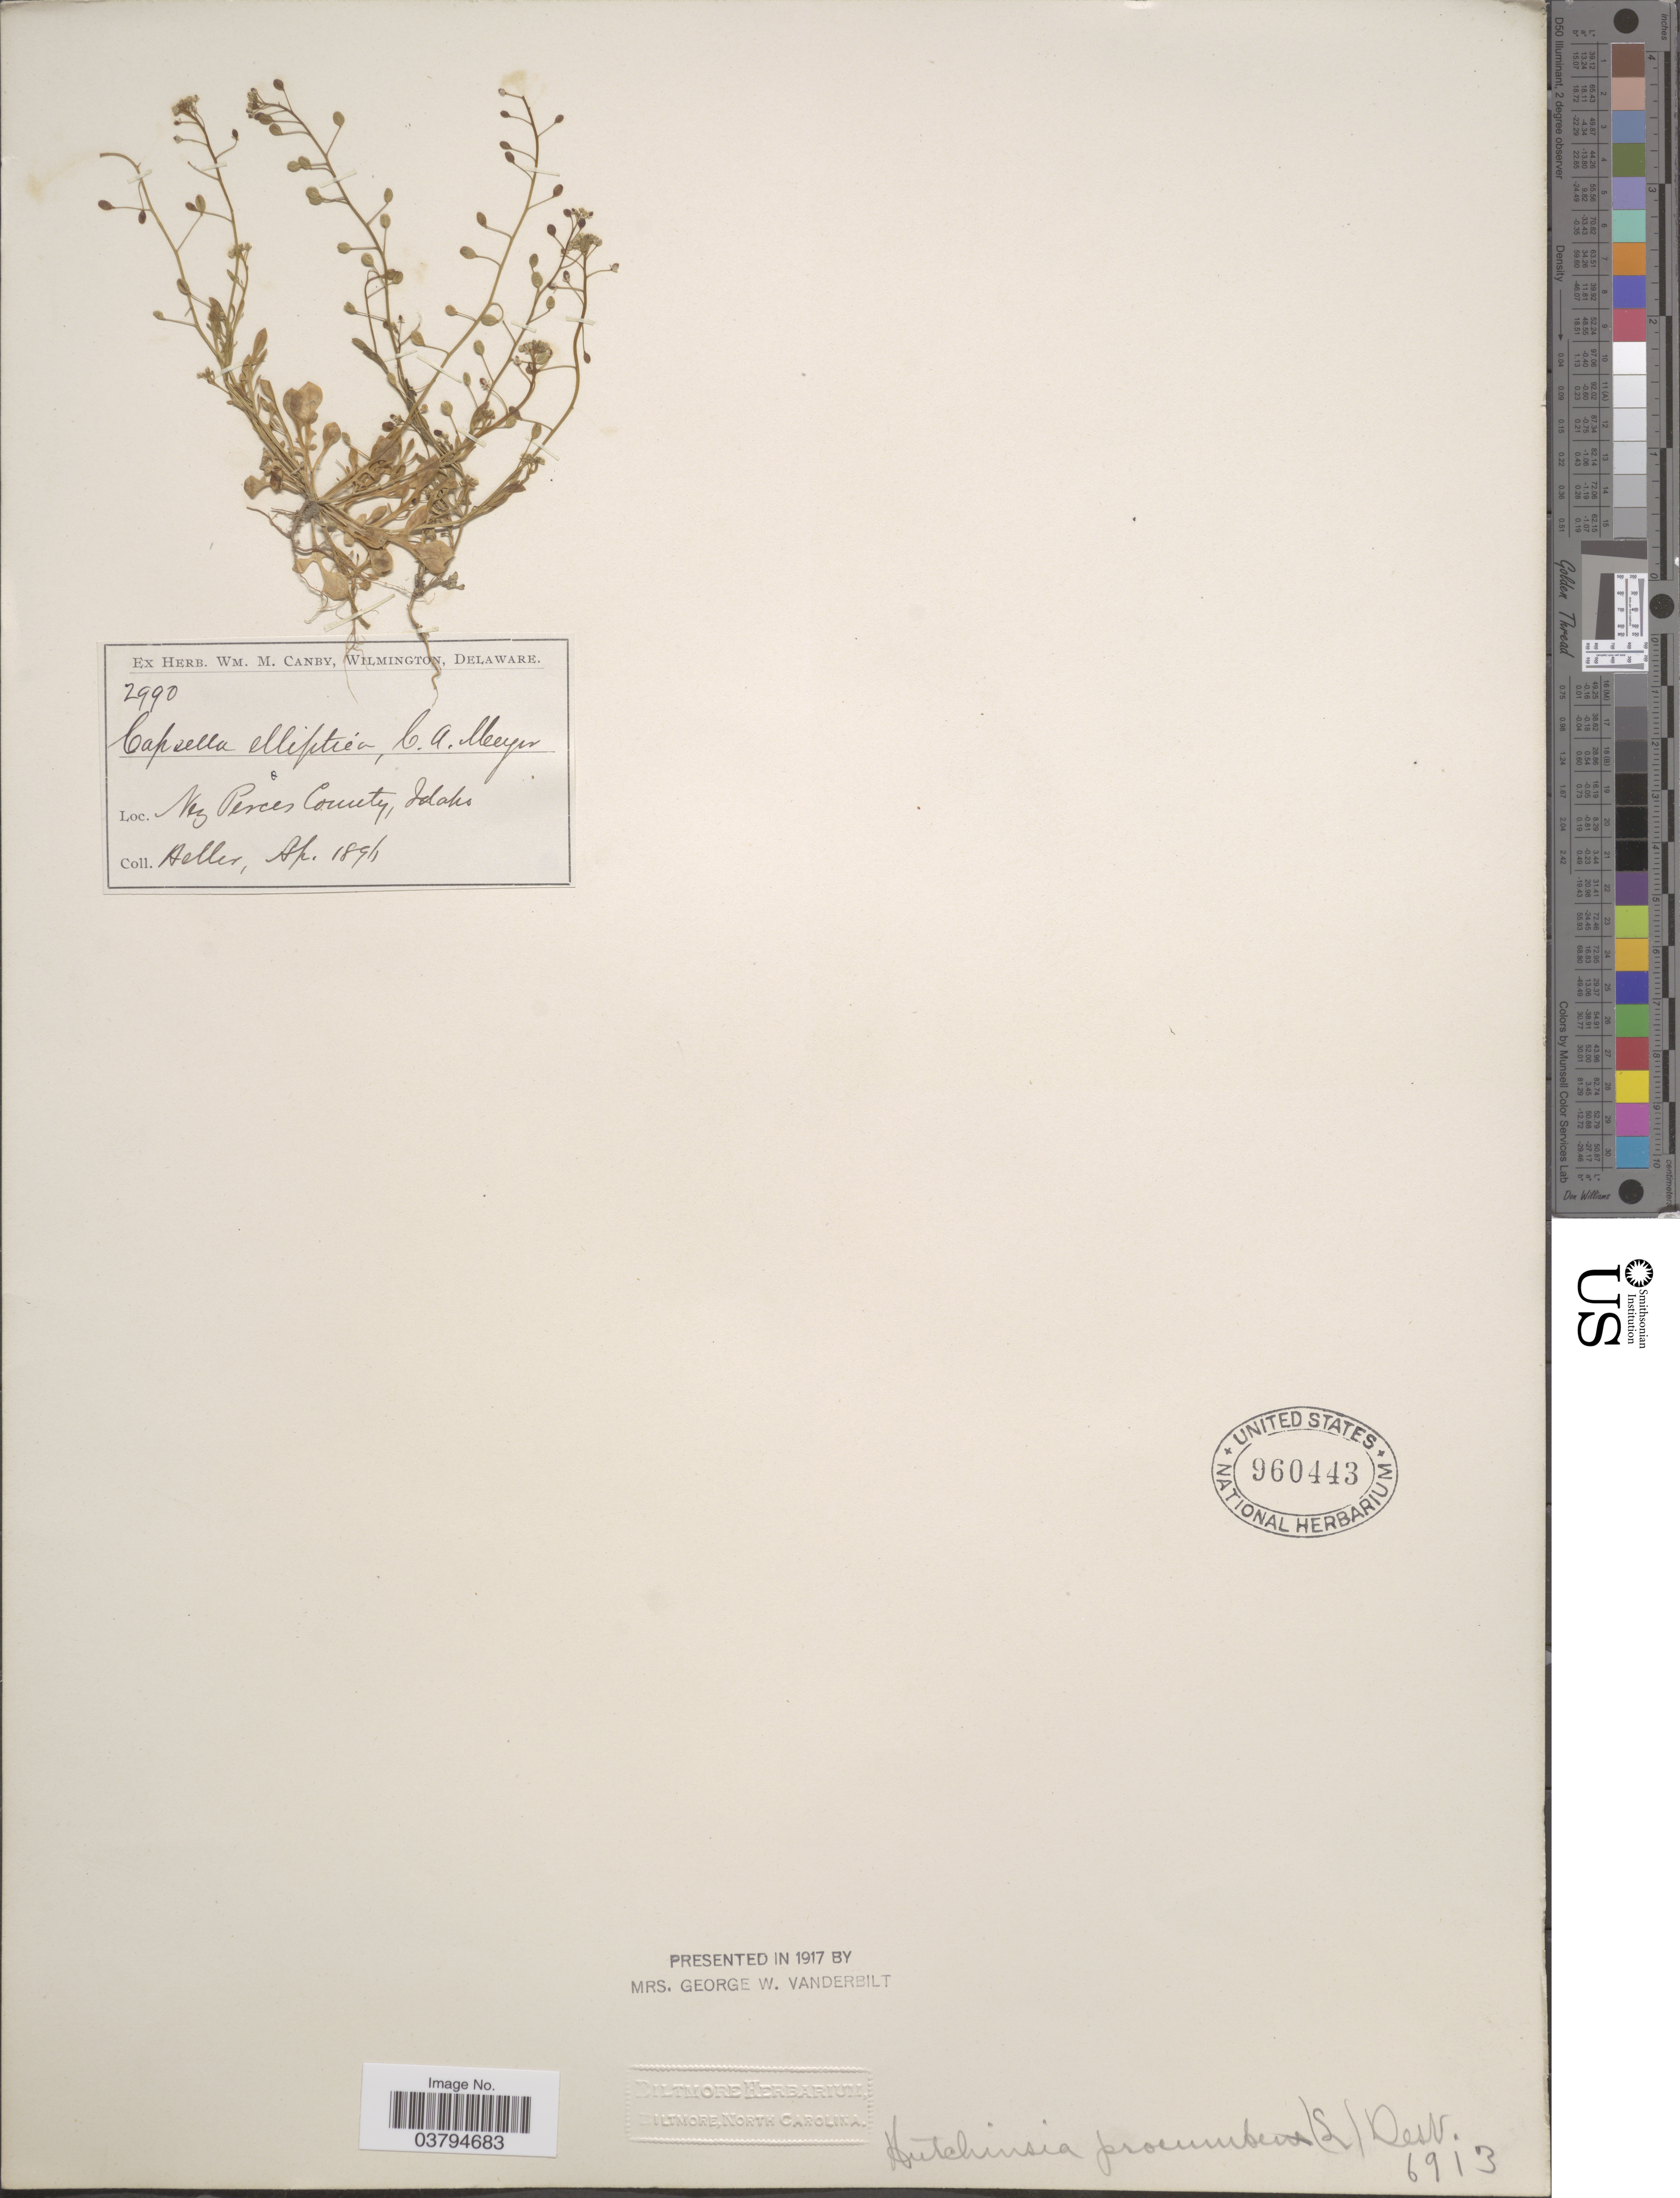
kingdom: Plantae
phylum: Tracheophyta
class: Magnoliopsida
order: Brassicales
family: Brassicaceae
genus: Hornungia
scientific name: Hornungia procumbens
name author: (L.) Hayek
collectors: -- Heller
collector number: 2990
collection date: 1896-04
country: United States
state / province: Idaho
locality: Nez Perces County.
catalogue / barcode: US 960443